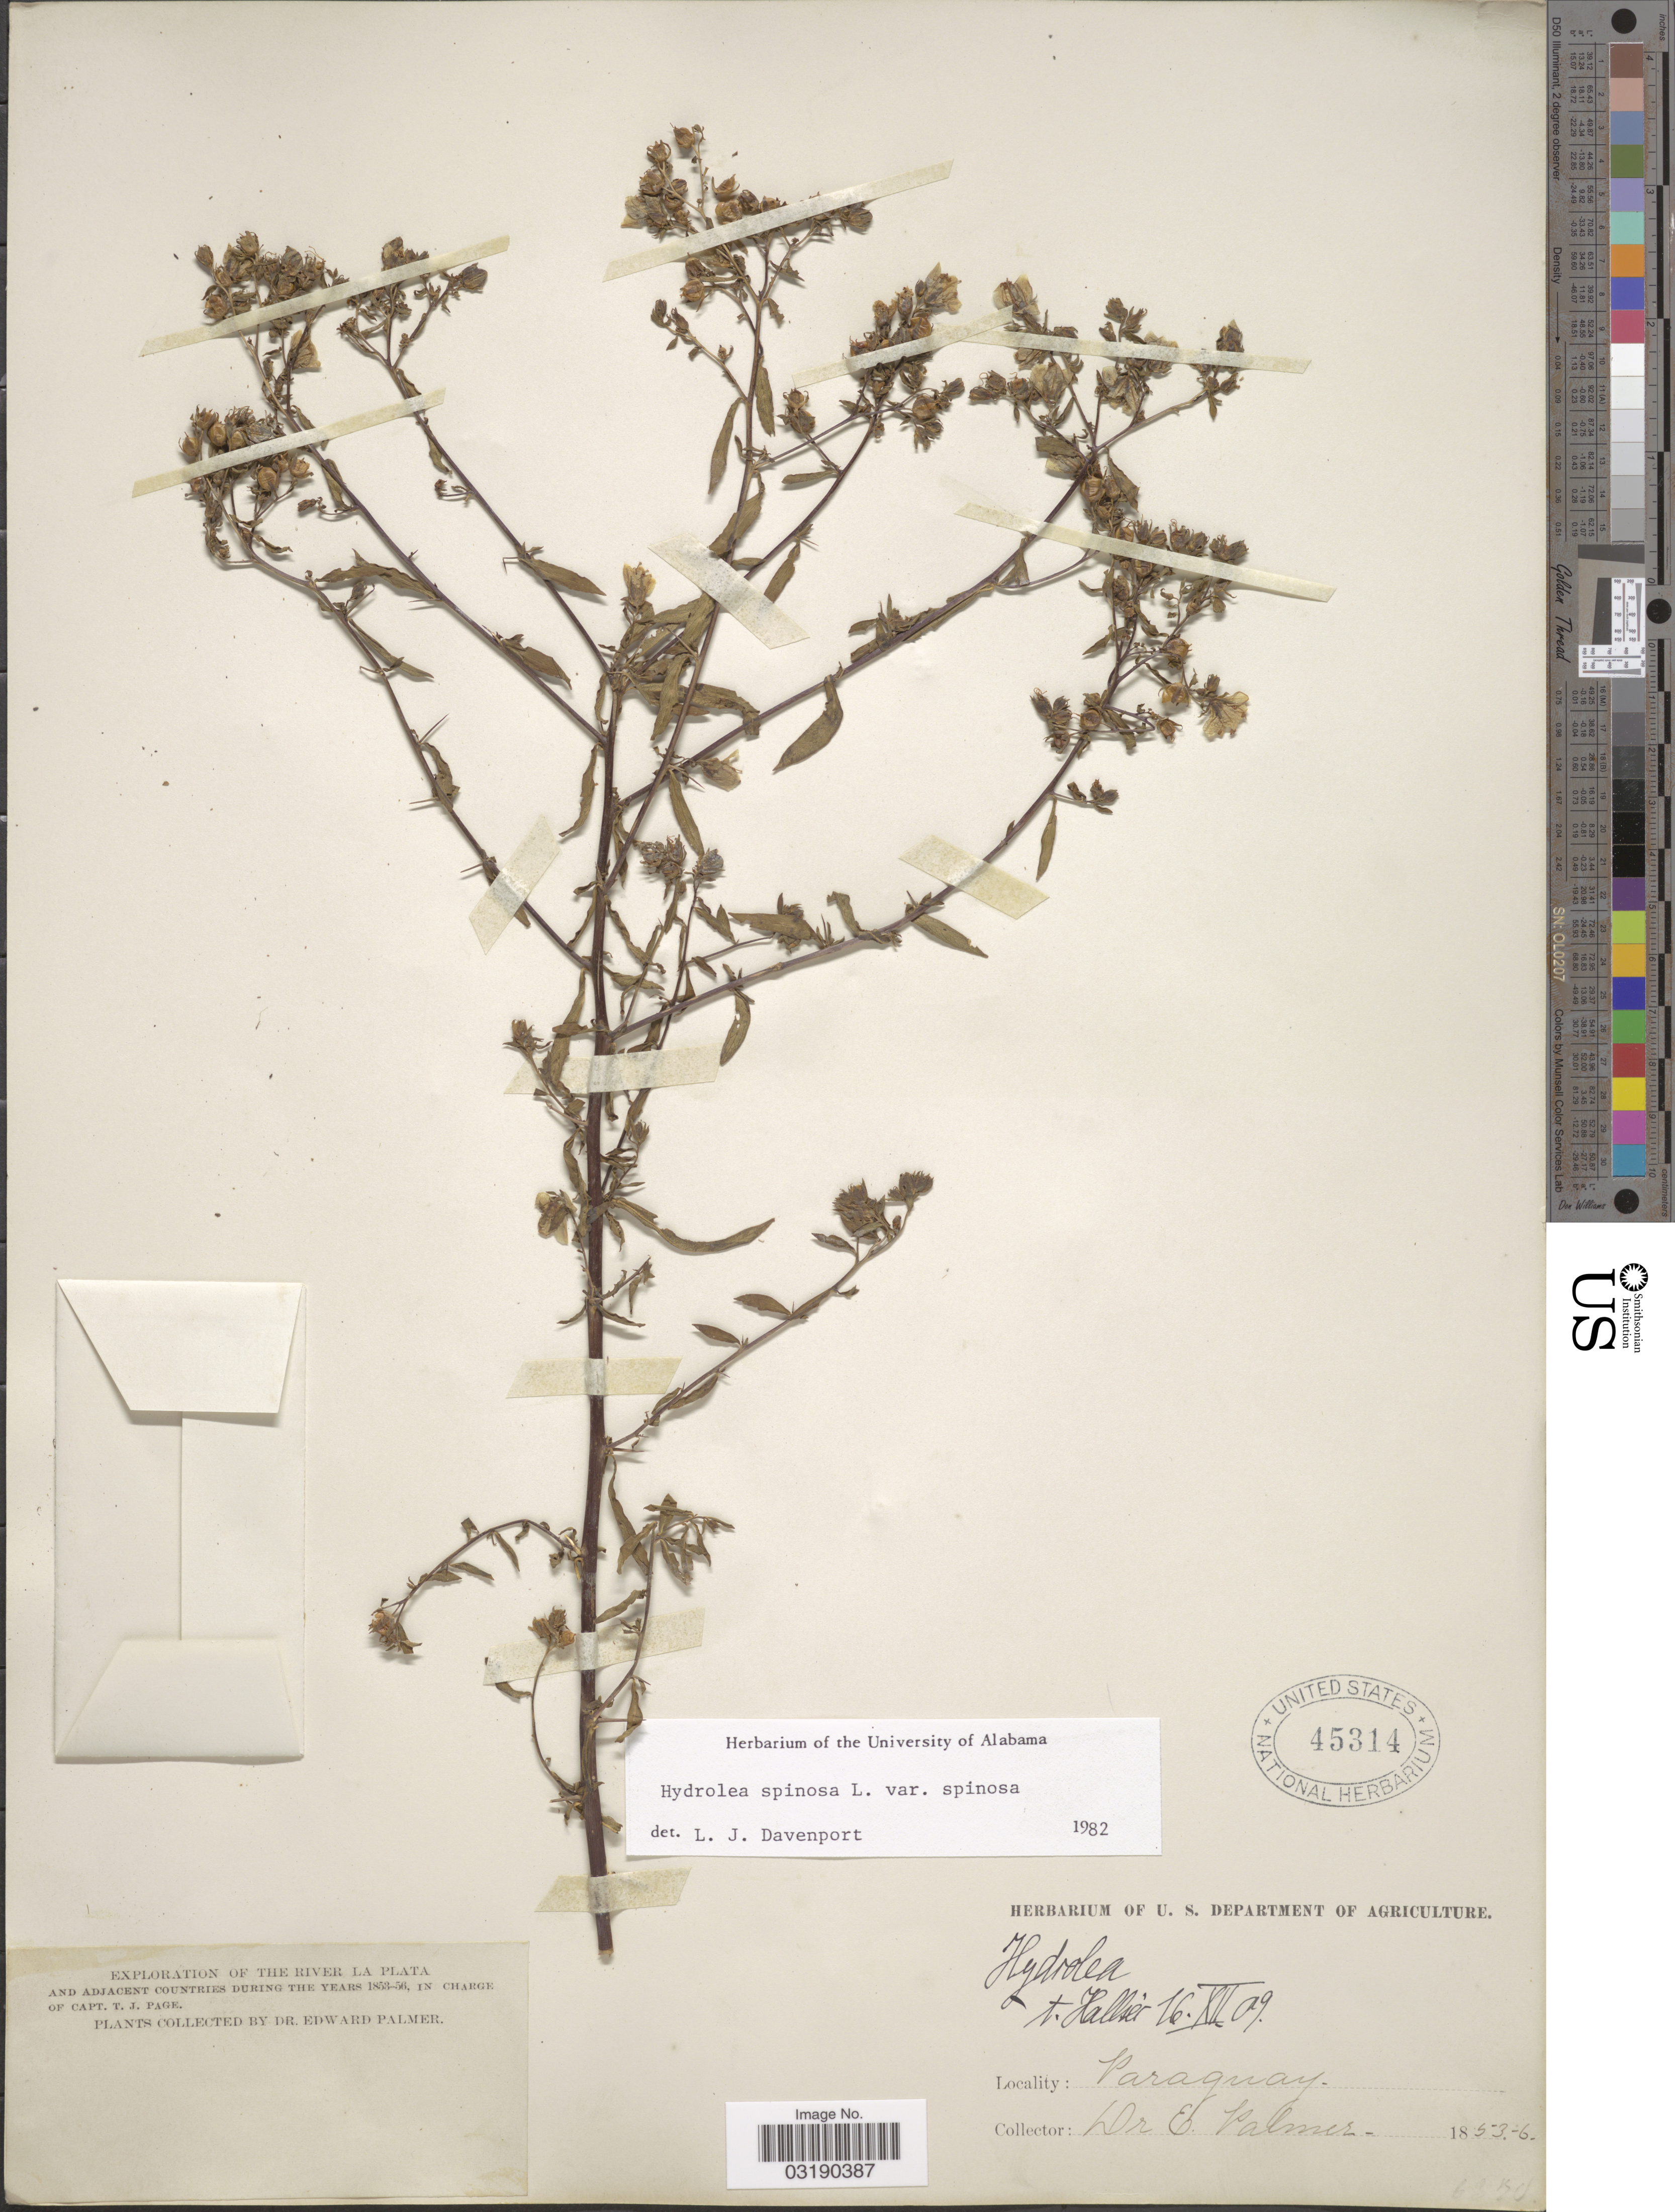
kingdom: Plantae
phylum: Tracheophyta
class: Magnoliopsida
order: Solanales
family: Hydroleaceae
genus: Hydrolea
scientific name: Hydrolea spinosa var. spinosa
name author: L.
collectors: E. Palmer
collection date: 1853/1856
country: Paraguay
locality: River la Plata.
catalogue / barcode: US 45314